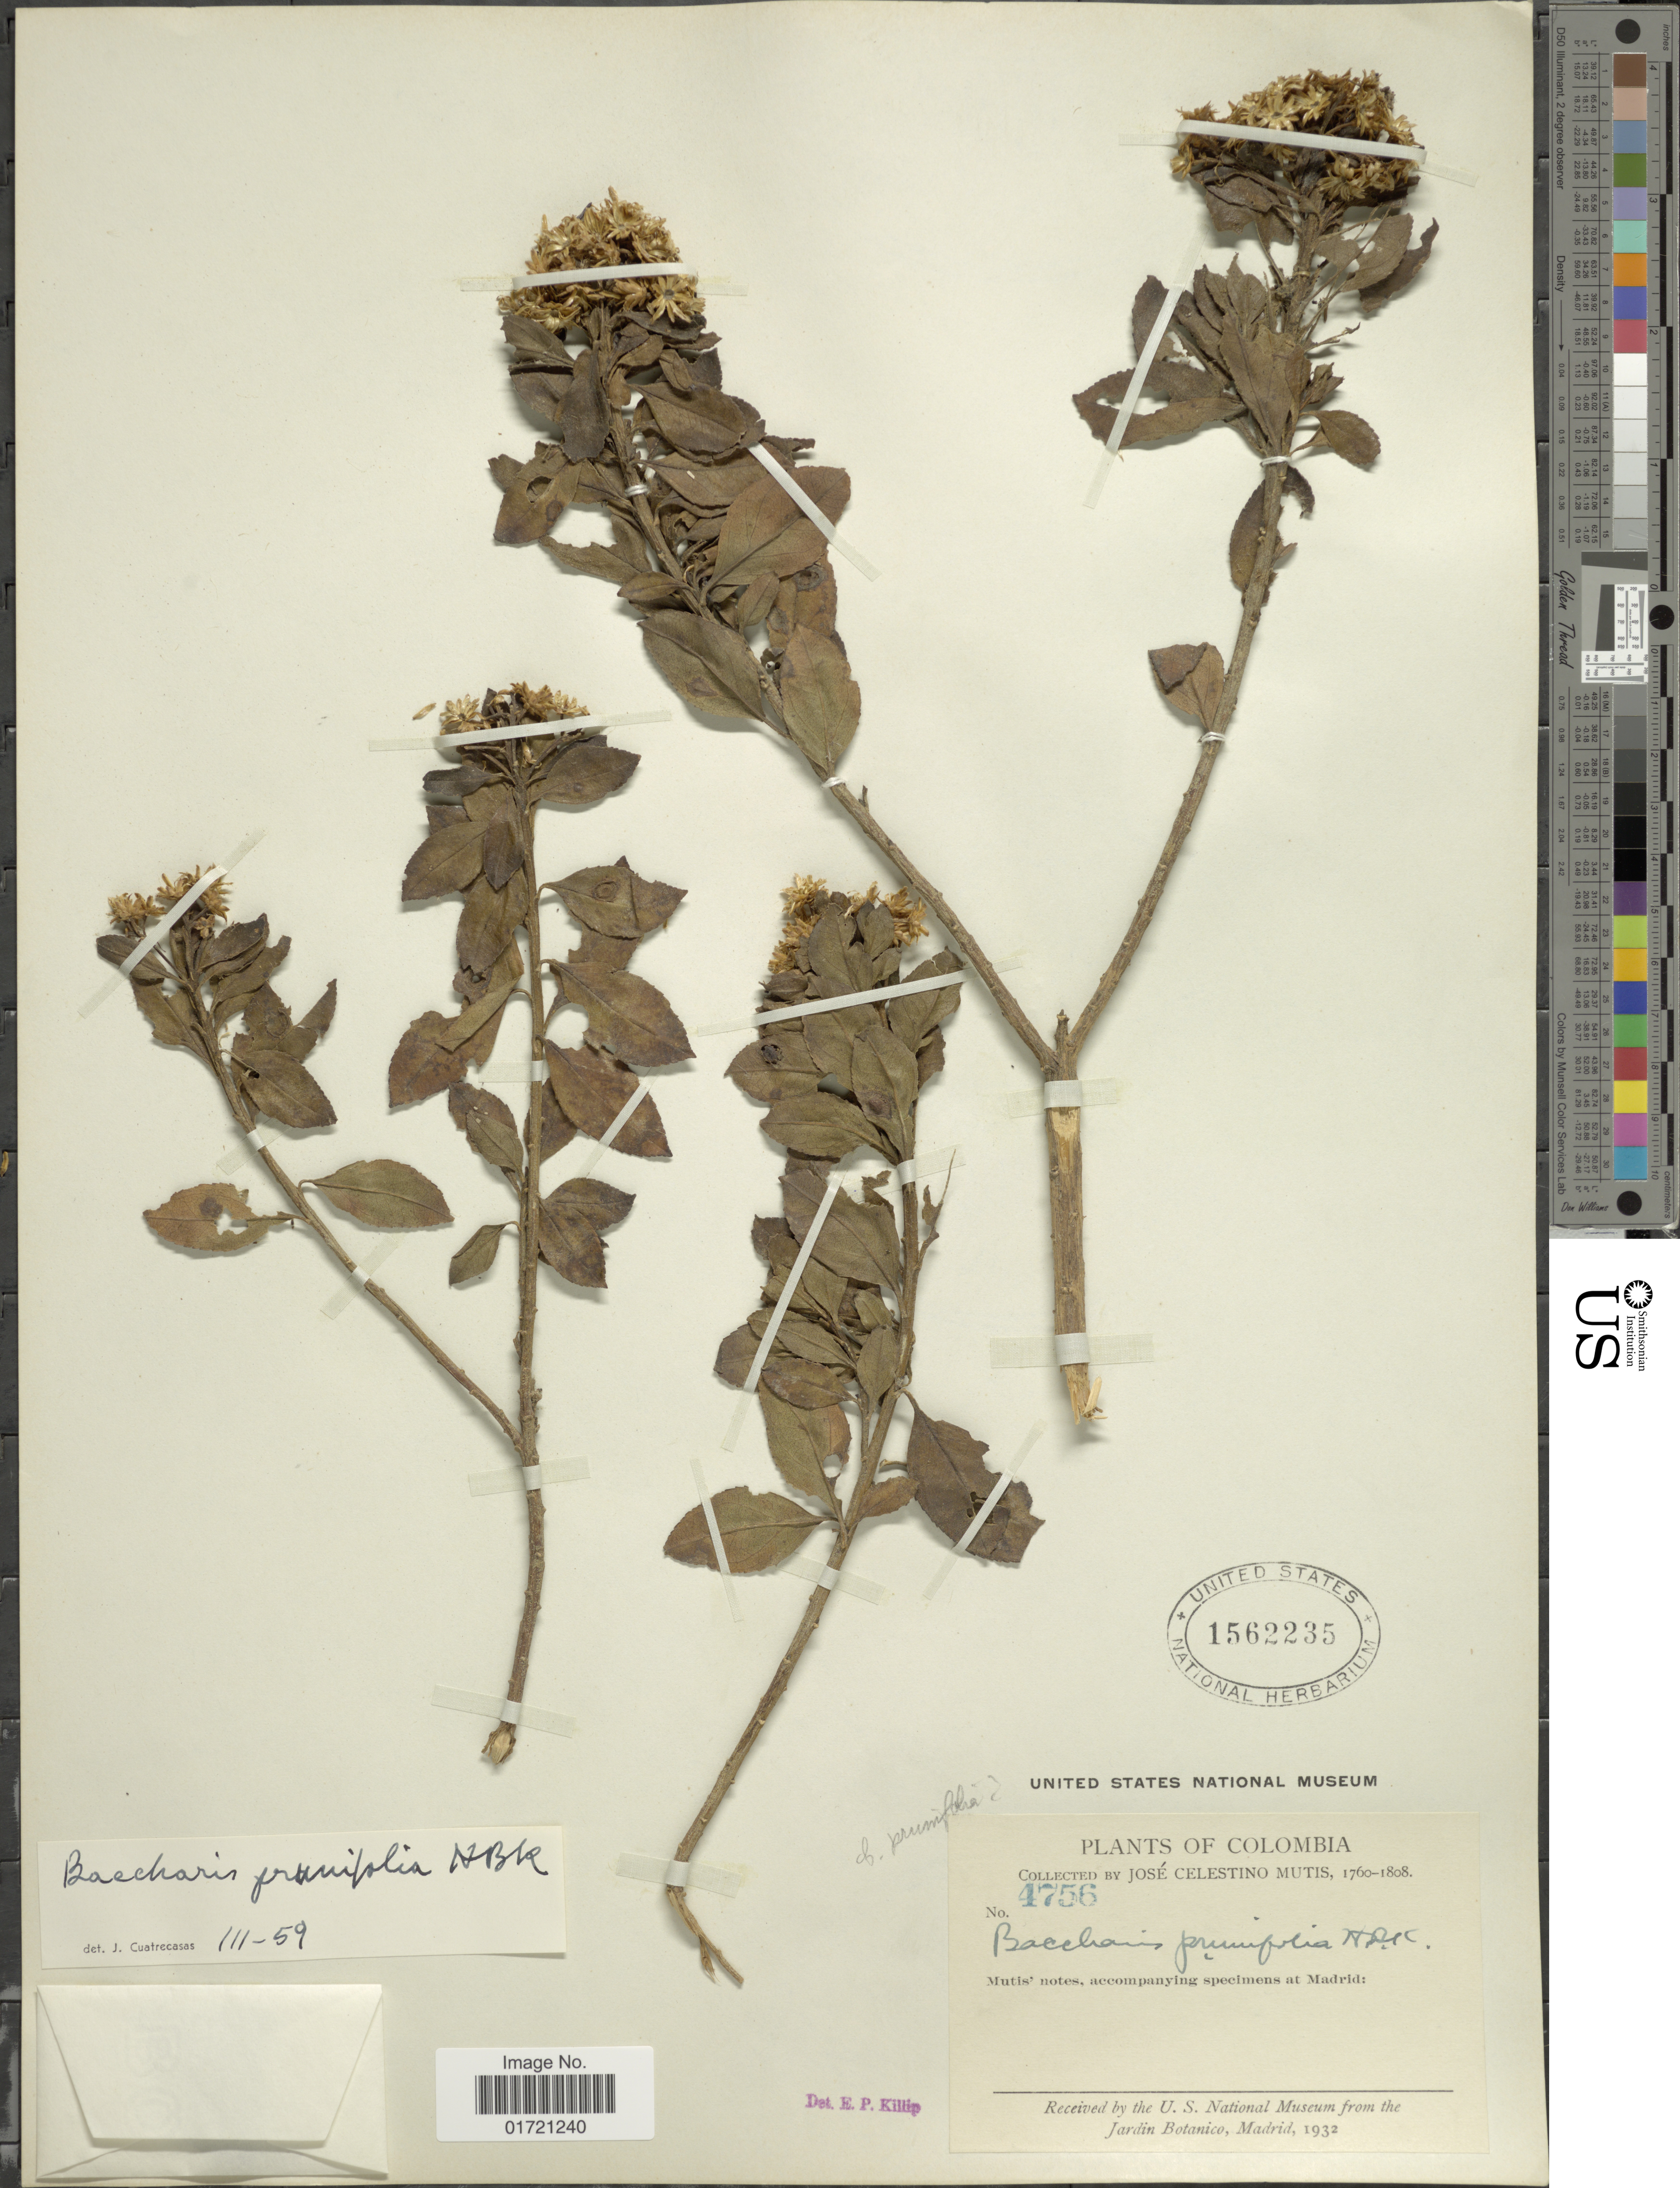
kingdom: Plantae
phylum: Tracheophyta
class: Magnoliopsida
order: Asterales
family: Asteraceae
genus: Baccharis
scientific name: Baccharis prunifolia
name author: Kunth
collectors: J. C. B. Mutis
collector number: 4756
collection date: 1760/1808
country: Colombia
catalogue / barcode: US 1562235